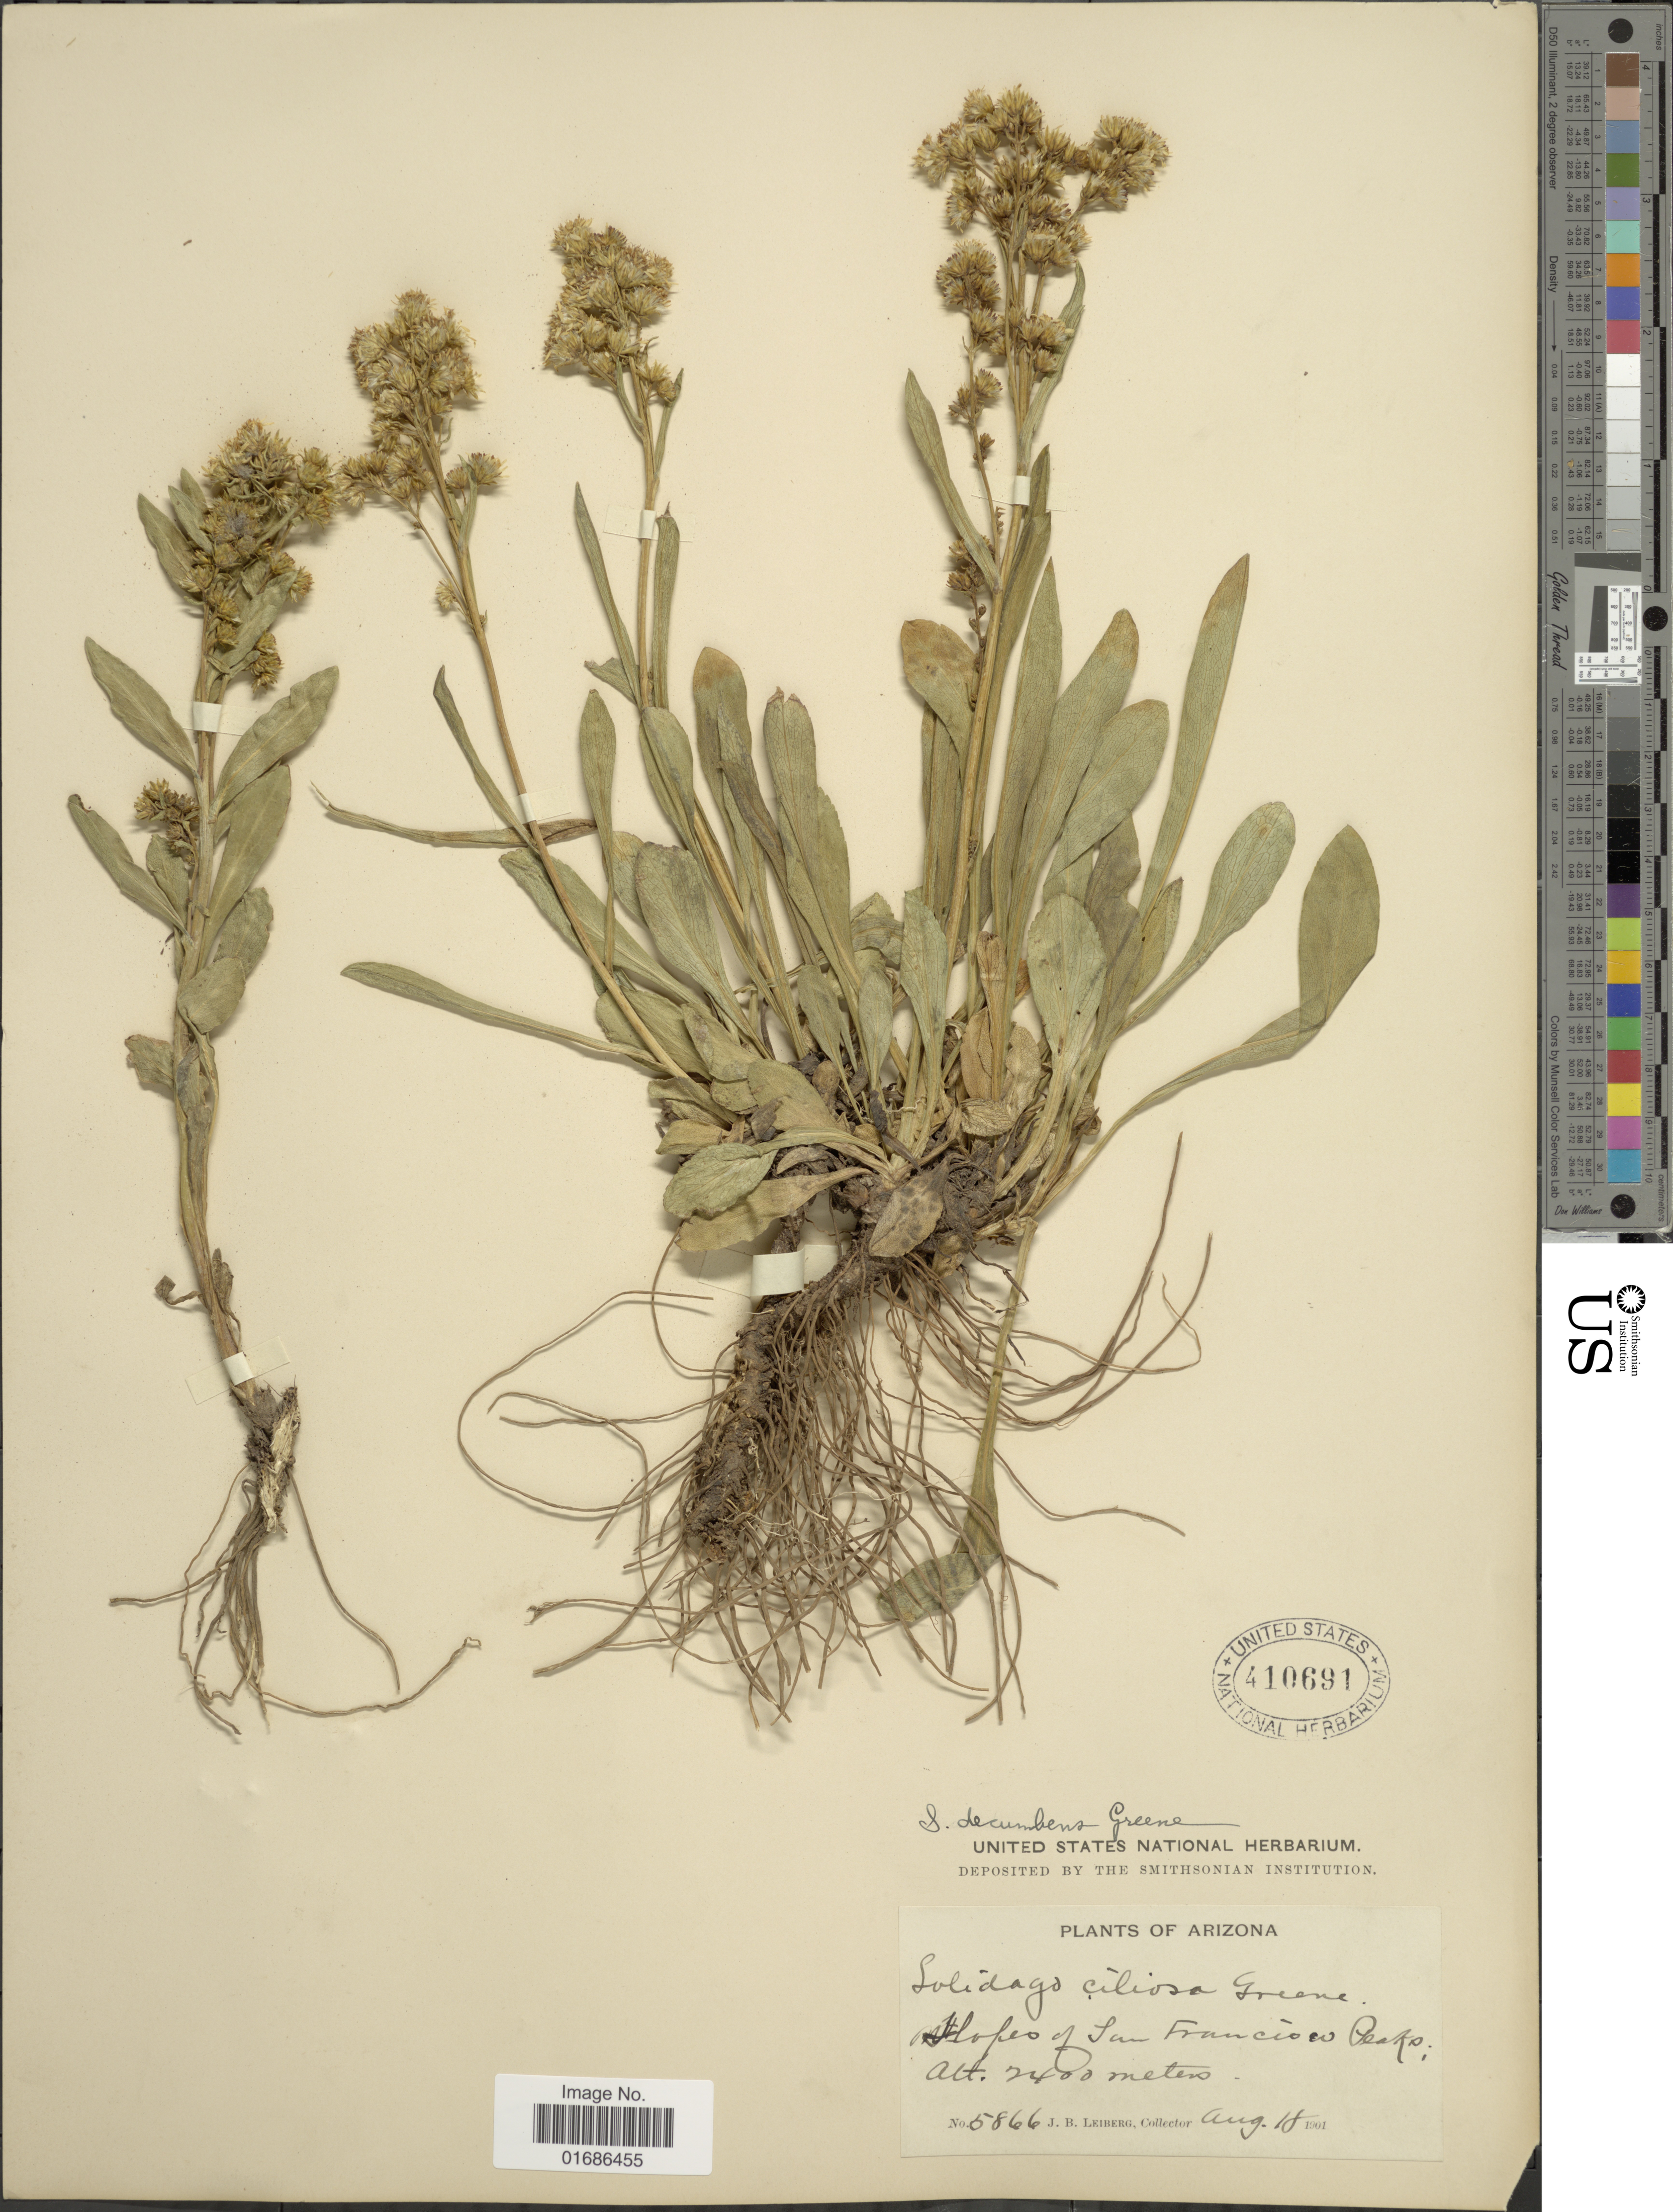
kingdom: Plantae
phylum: Tracheophyta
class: Magnoliopsida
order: Asterales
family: Asteraceae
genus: Solidago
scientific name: Solidago decumbens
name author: Greene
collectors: J. B. Leiberg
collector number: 5866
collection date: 1901-08-18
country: United States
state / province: Arizona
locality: Slopes of San Francisco Peaks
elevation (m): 2400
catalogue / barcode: US 410691